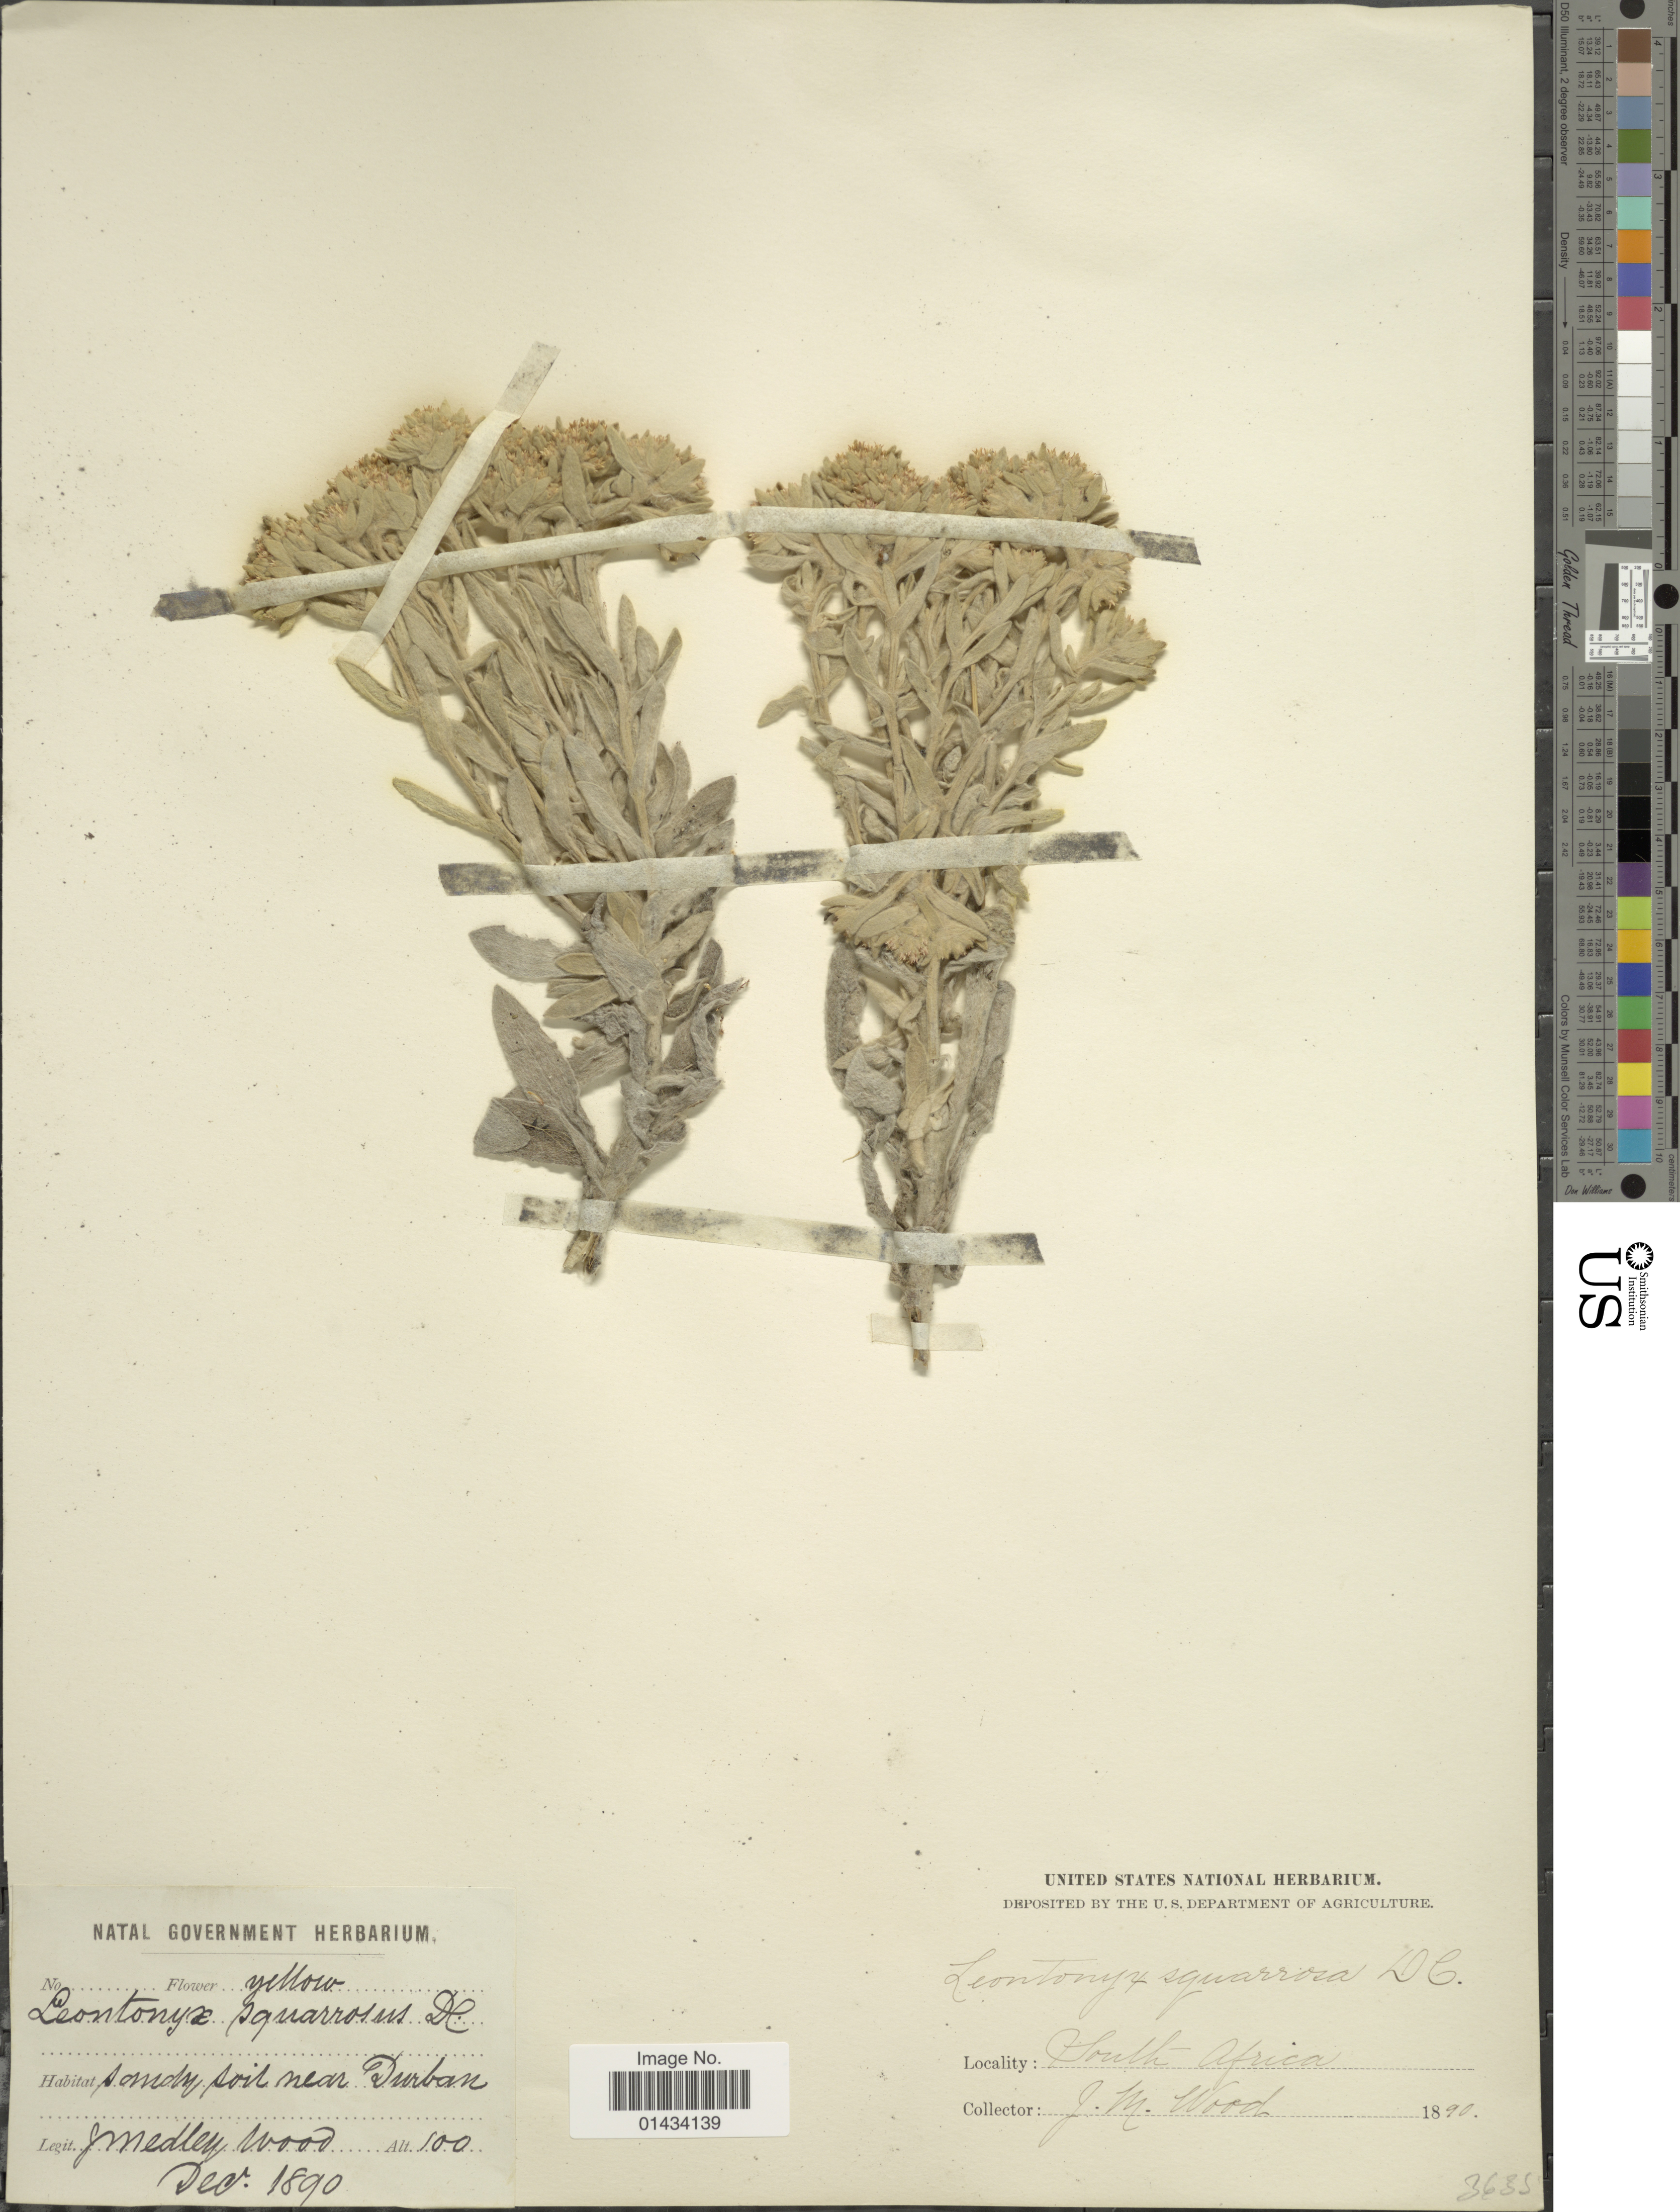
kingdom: Plantae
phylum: Tracheophyta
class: Magnoliopsida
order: Asterales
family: Asteraceae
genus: Leontonyx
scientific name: Leontonyx squarrosus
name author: DC. ex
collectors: J. M. Wood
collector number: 3635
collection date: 1890-12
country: South Africa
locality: Sandy soil near Durban